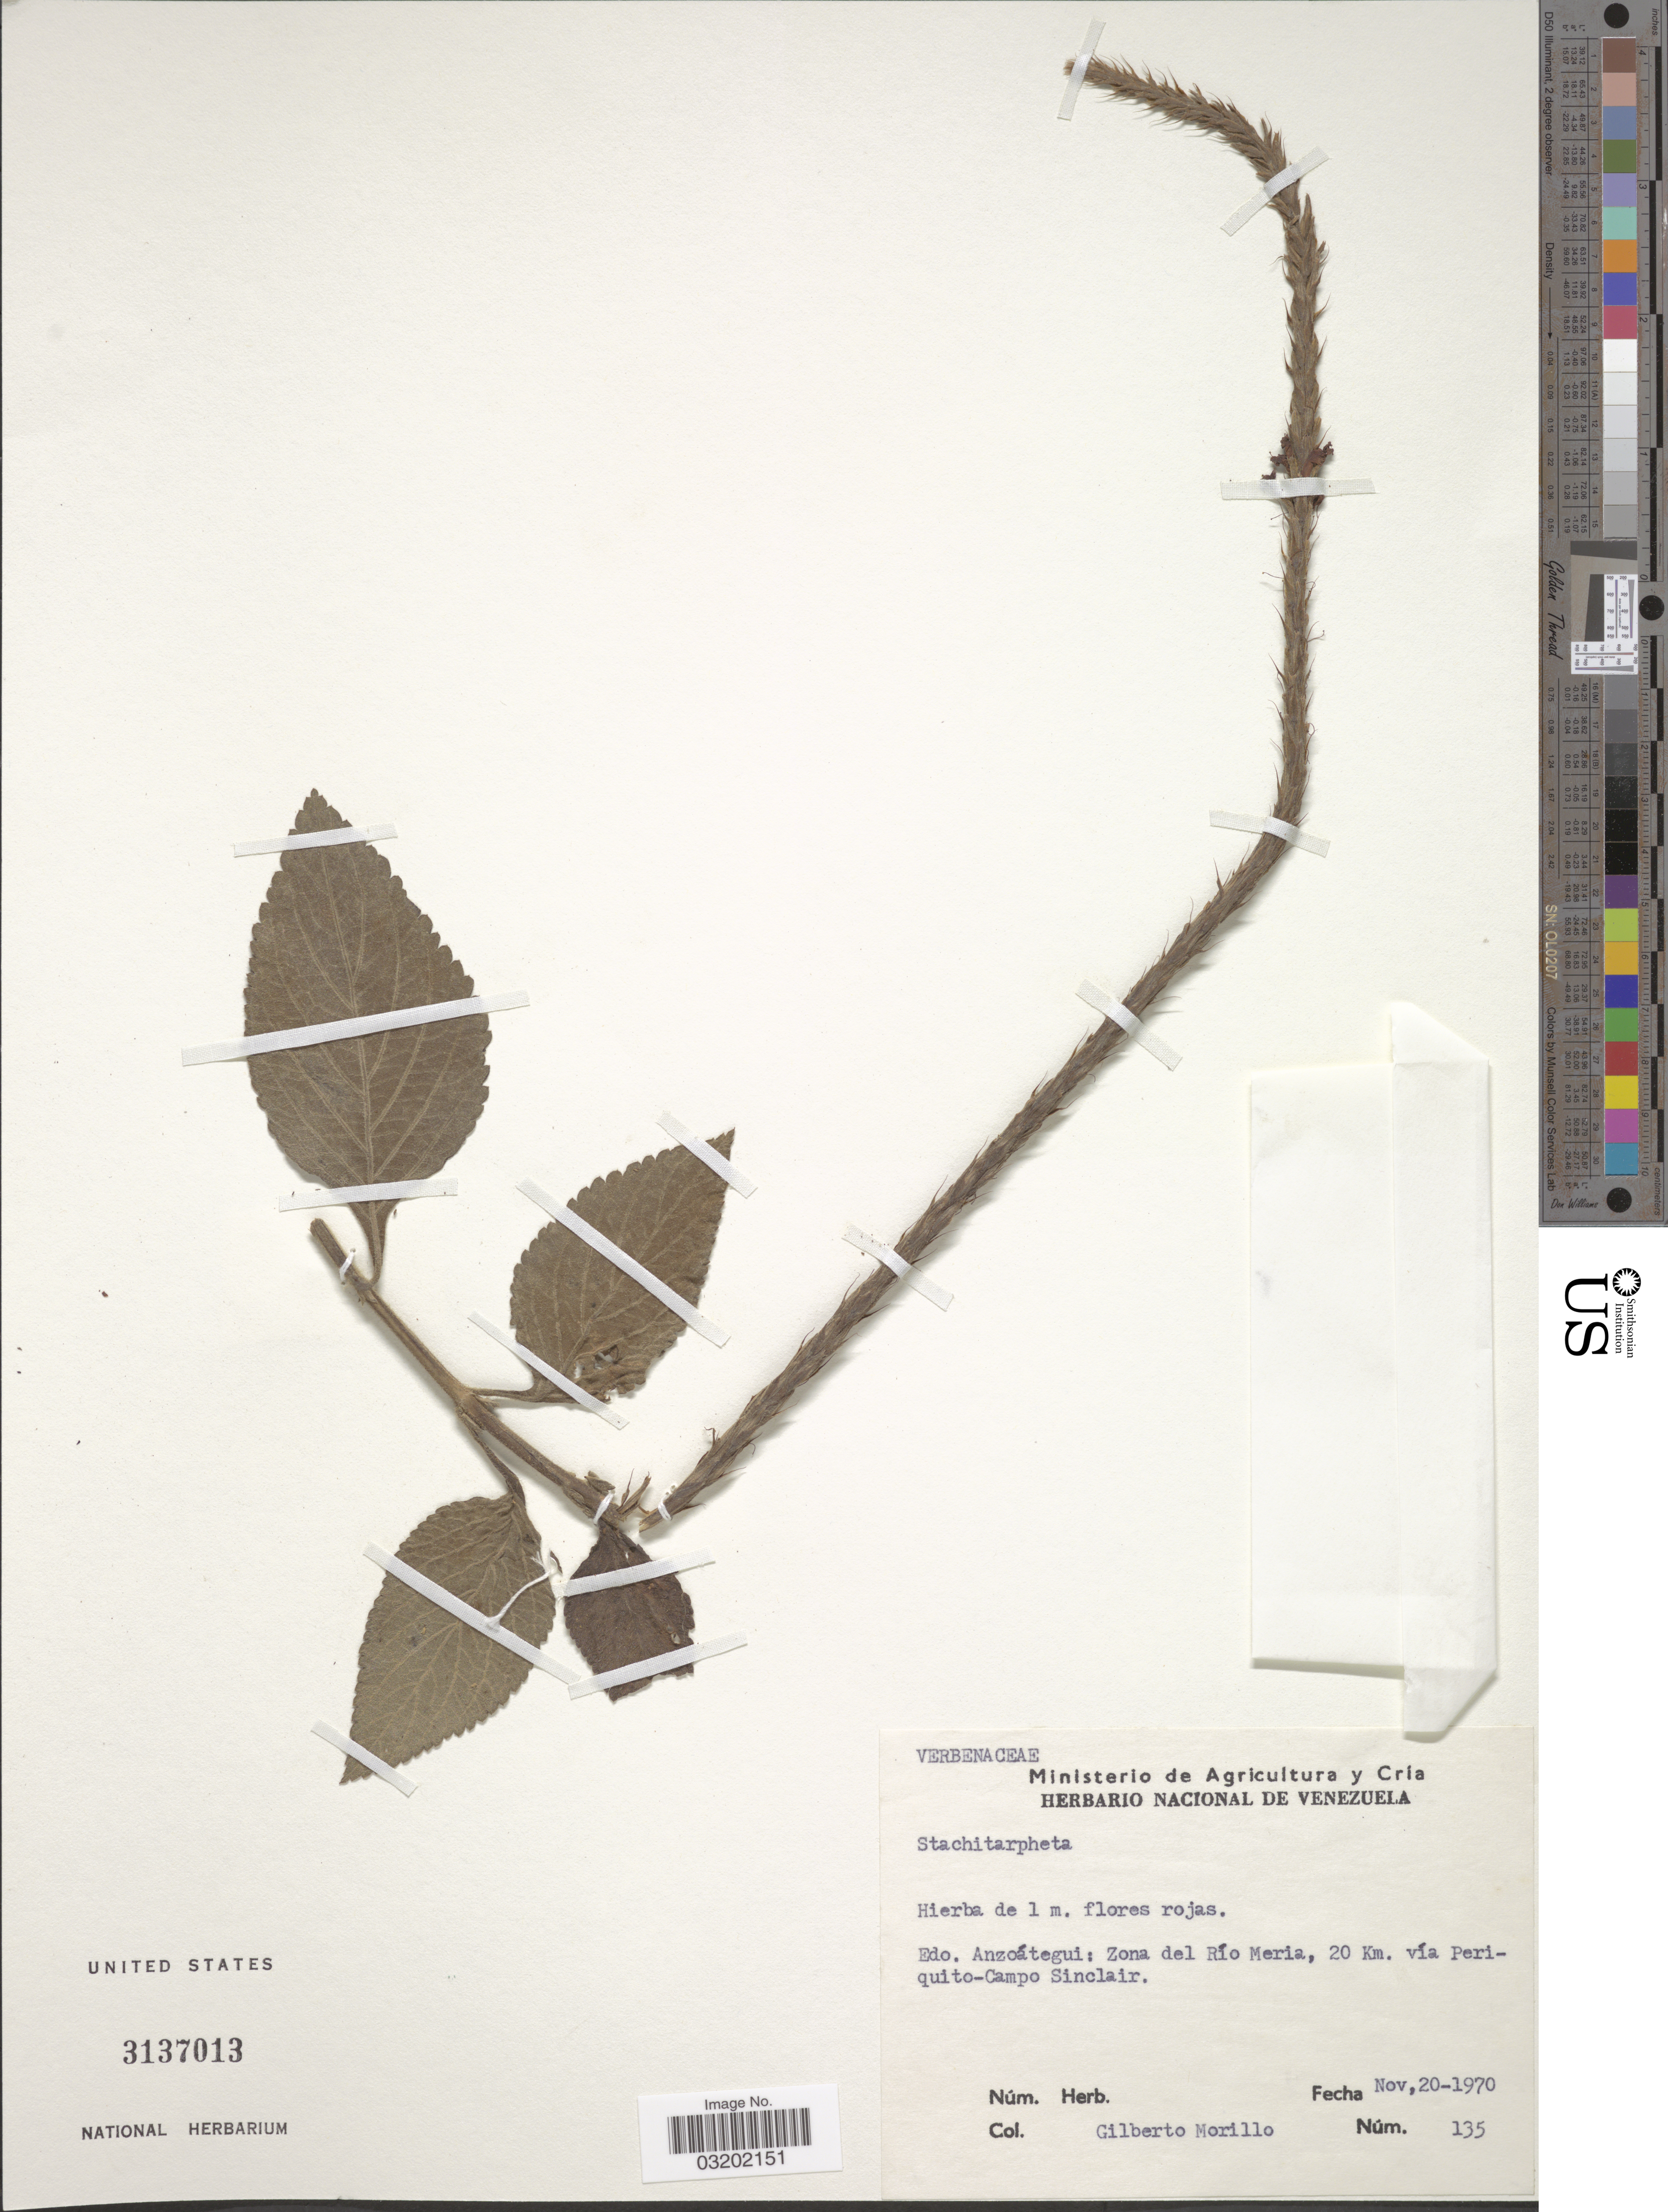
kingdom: Plantae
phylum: Tracheophyta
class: Magnoliopsida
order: Lamiales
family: Verbenaceae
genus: Stachytarpheta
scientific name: Stachytarpheta sp.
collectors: G. N. Morillo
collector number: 135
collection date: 1970-11-20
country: Venezuela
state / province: Anzoategui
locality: Zona del Río Meria, 20 Km. vía Periquito-Campo Sinclair.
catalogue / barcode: US 3137013